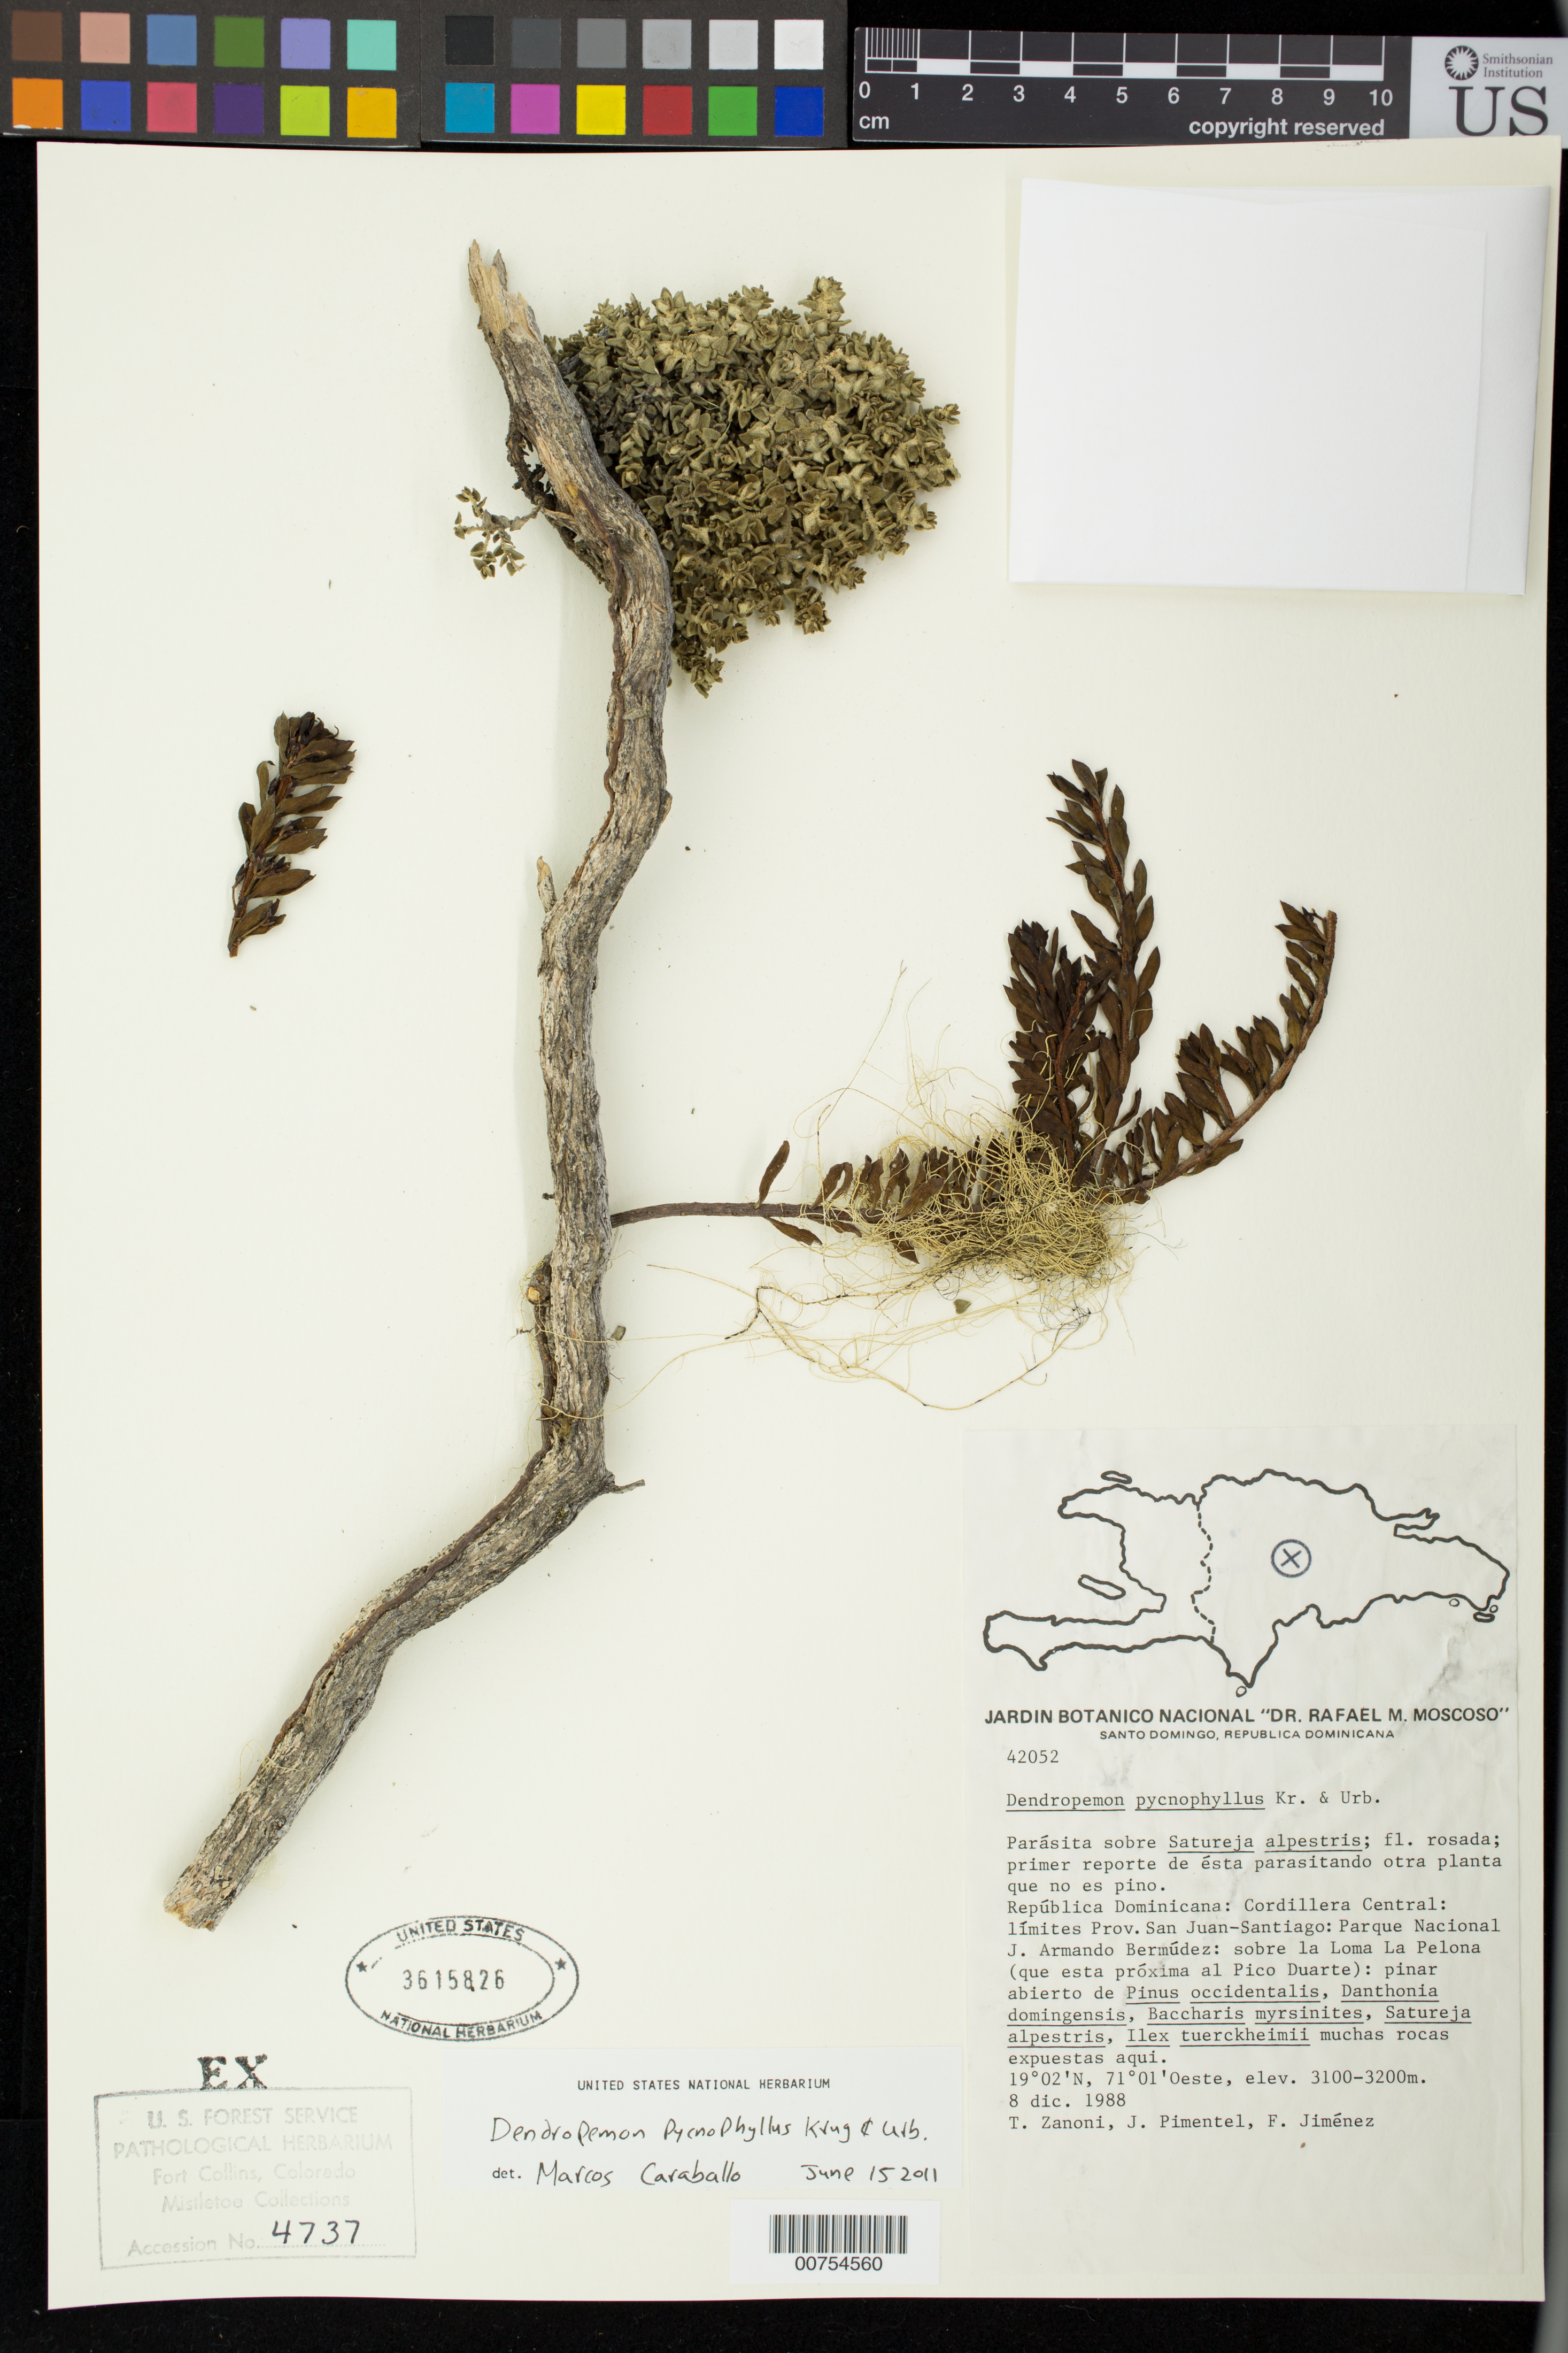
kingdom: Plantae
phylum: Tracheophyta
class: Magnoliopsida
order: Santalales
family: Loranthaceae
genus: Dendropemon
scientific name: Dendropemon pycnophyllus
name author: Krug & Urb.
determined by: Caraballo-Ortiz, Marcos A., (MISS), University of Mississippi (UNITED STATES)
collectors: T. A. Zanoni, J. Pimentel & F. Jiménez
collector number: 42052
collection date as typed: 8 Dec 1988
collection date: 1988-12-08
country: Dominican Republic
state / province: Santiago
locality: Límites Prov. San Juan-Santiago; Parque Nacional J. Armando Bermúdez; sobre la Loma La Pelona (que esta próximo al Pico Duarte.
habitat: Pinar de Pinus occidentalis, Danthonia domingensis, Baccharis myrsinites, Satureja alpestris, Ilex tuerckheimii muchas rocas expuestas aqui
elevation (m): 3100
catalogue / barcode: US 3615826